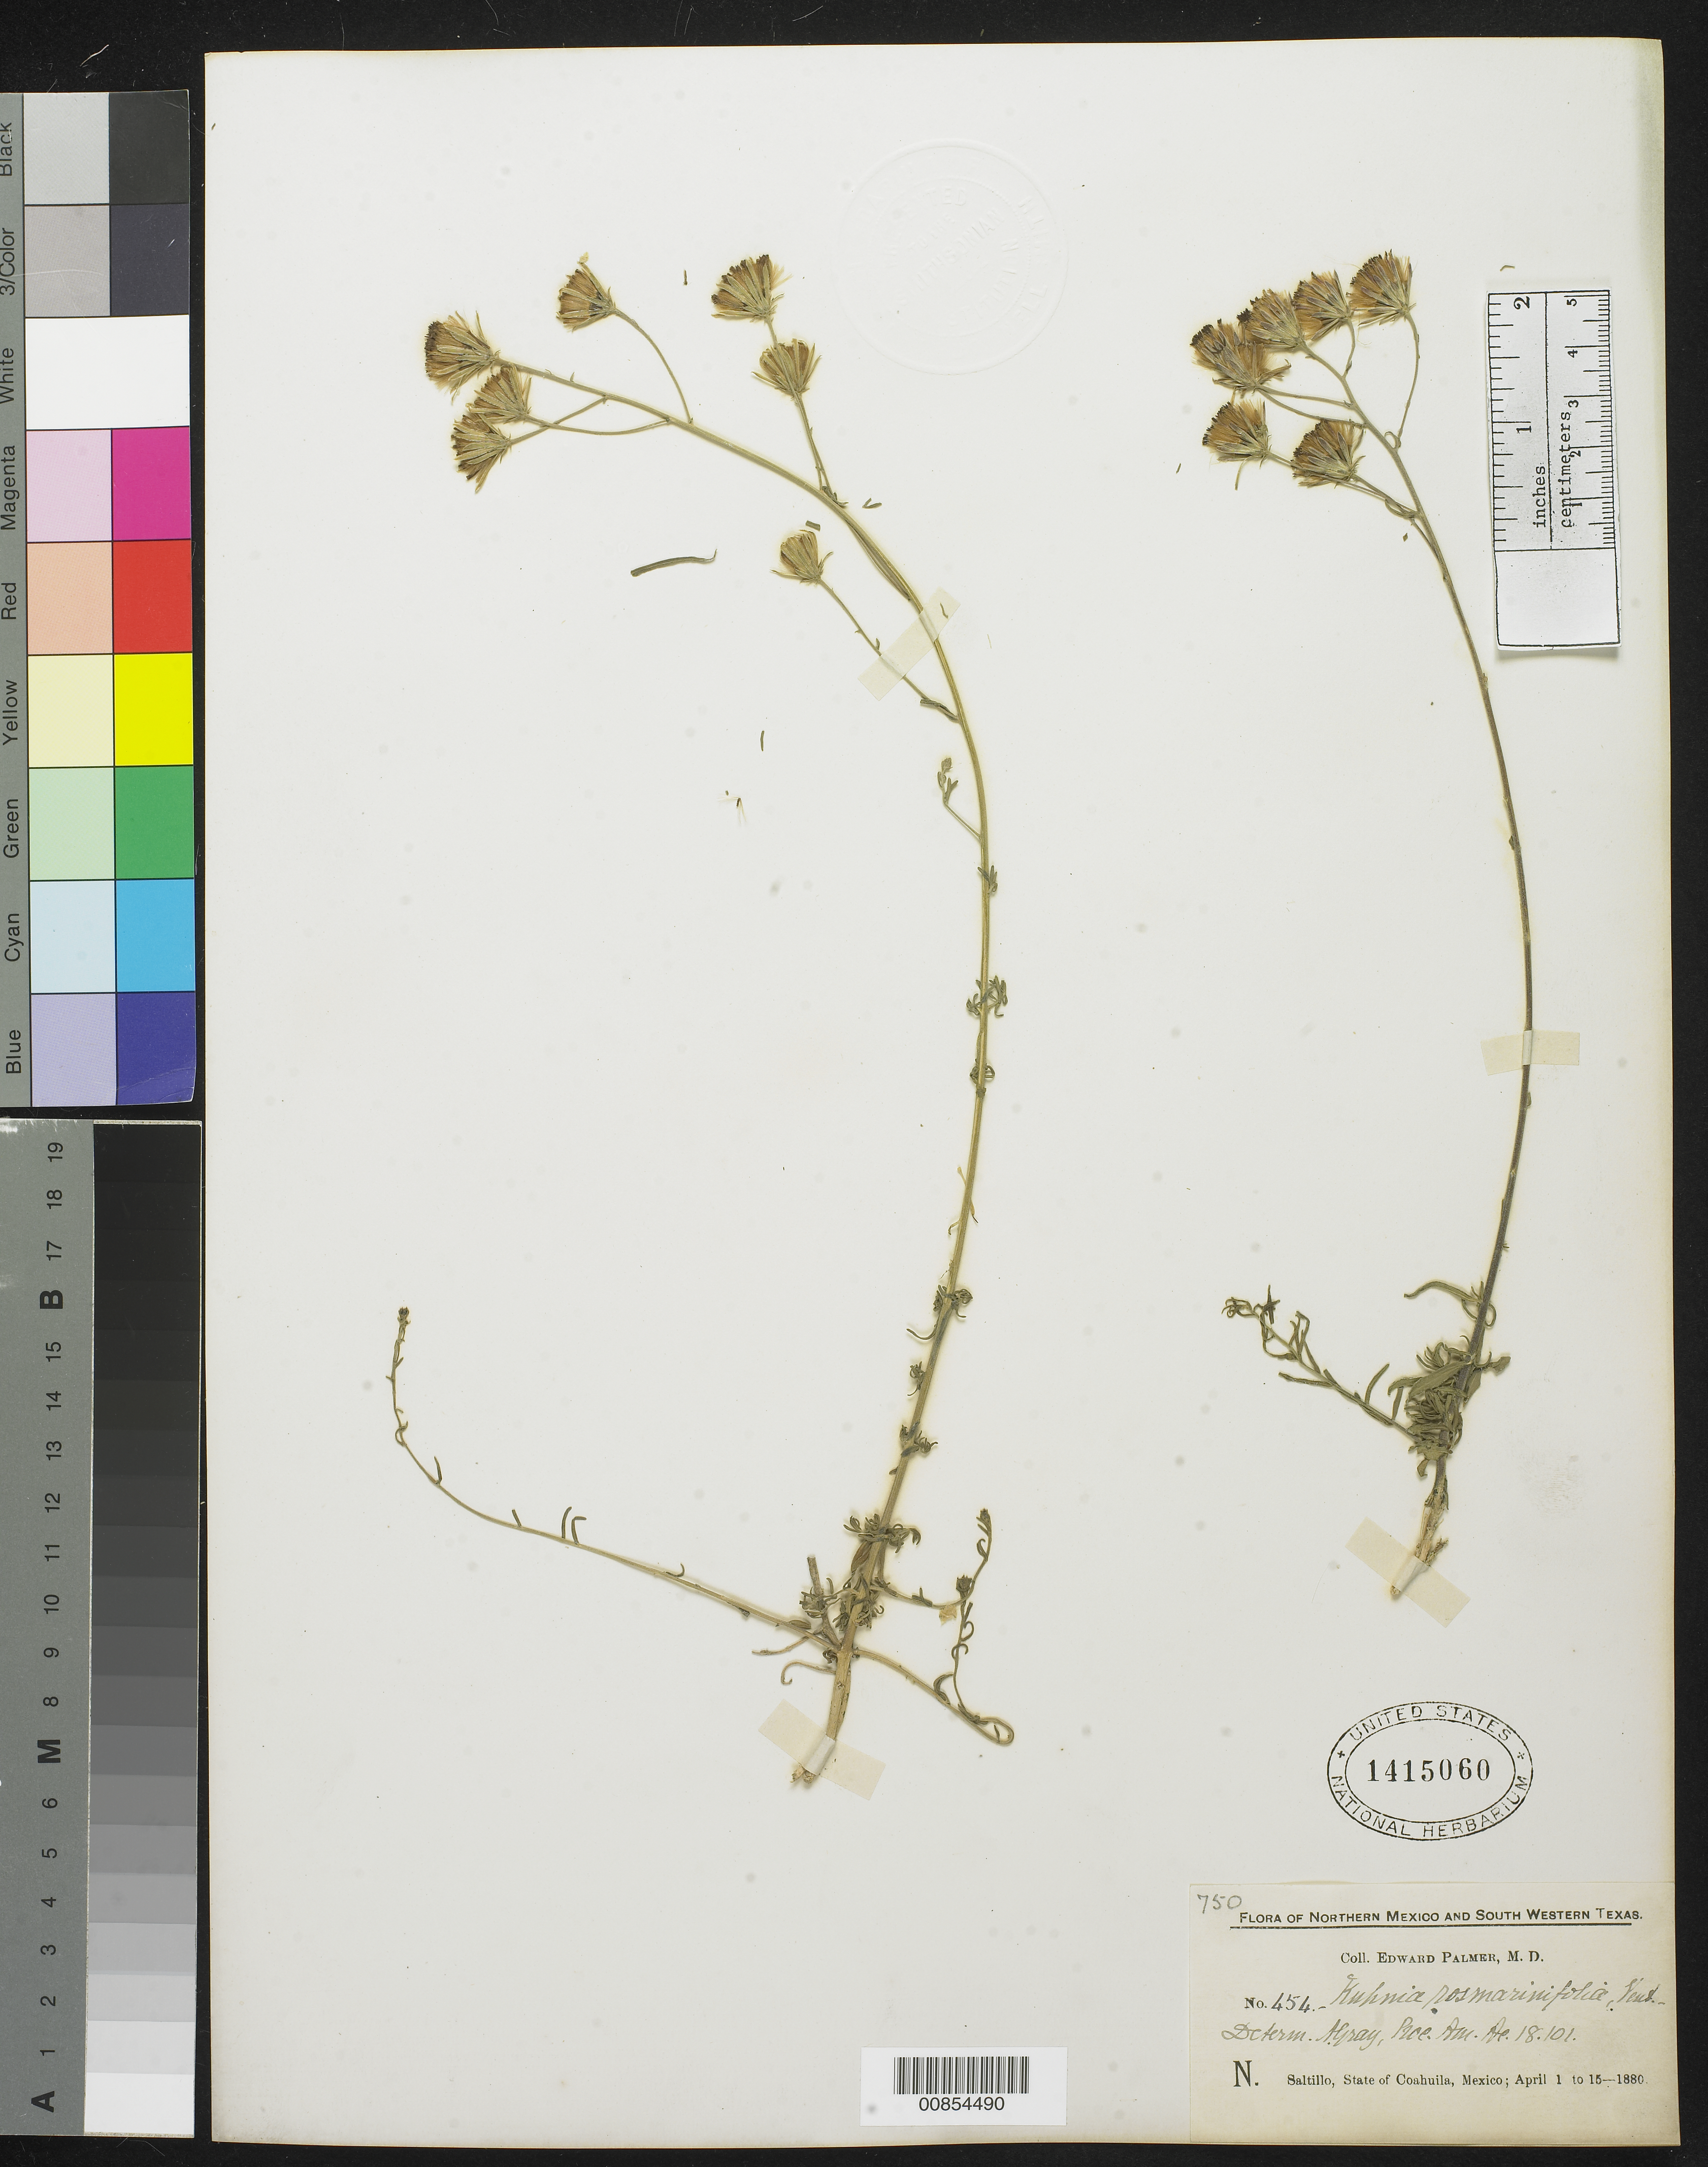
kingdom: Plantae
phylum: Tracheophyta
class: Magnoliopsida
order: Asterales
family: Asteraceae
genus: Brickellia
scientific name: Brickellia rosmarinifolia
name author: (Vent.) W.A. Weber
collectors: E. Palmer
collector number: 454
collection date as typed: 01 Apr 1880 to 15 Apr 1880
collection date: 1880-04-01/1880-04-15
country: Mexico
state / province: Coahuila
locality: Saltillo, State of Coahuila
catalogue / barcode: US 1415060